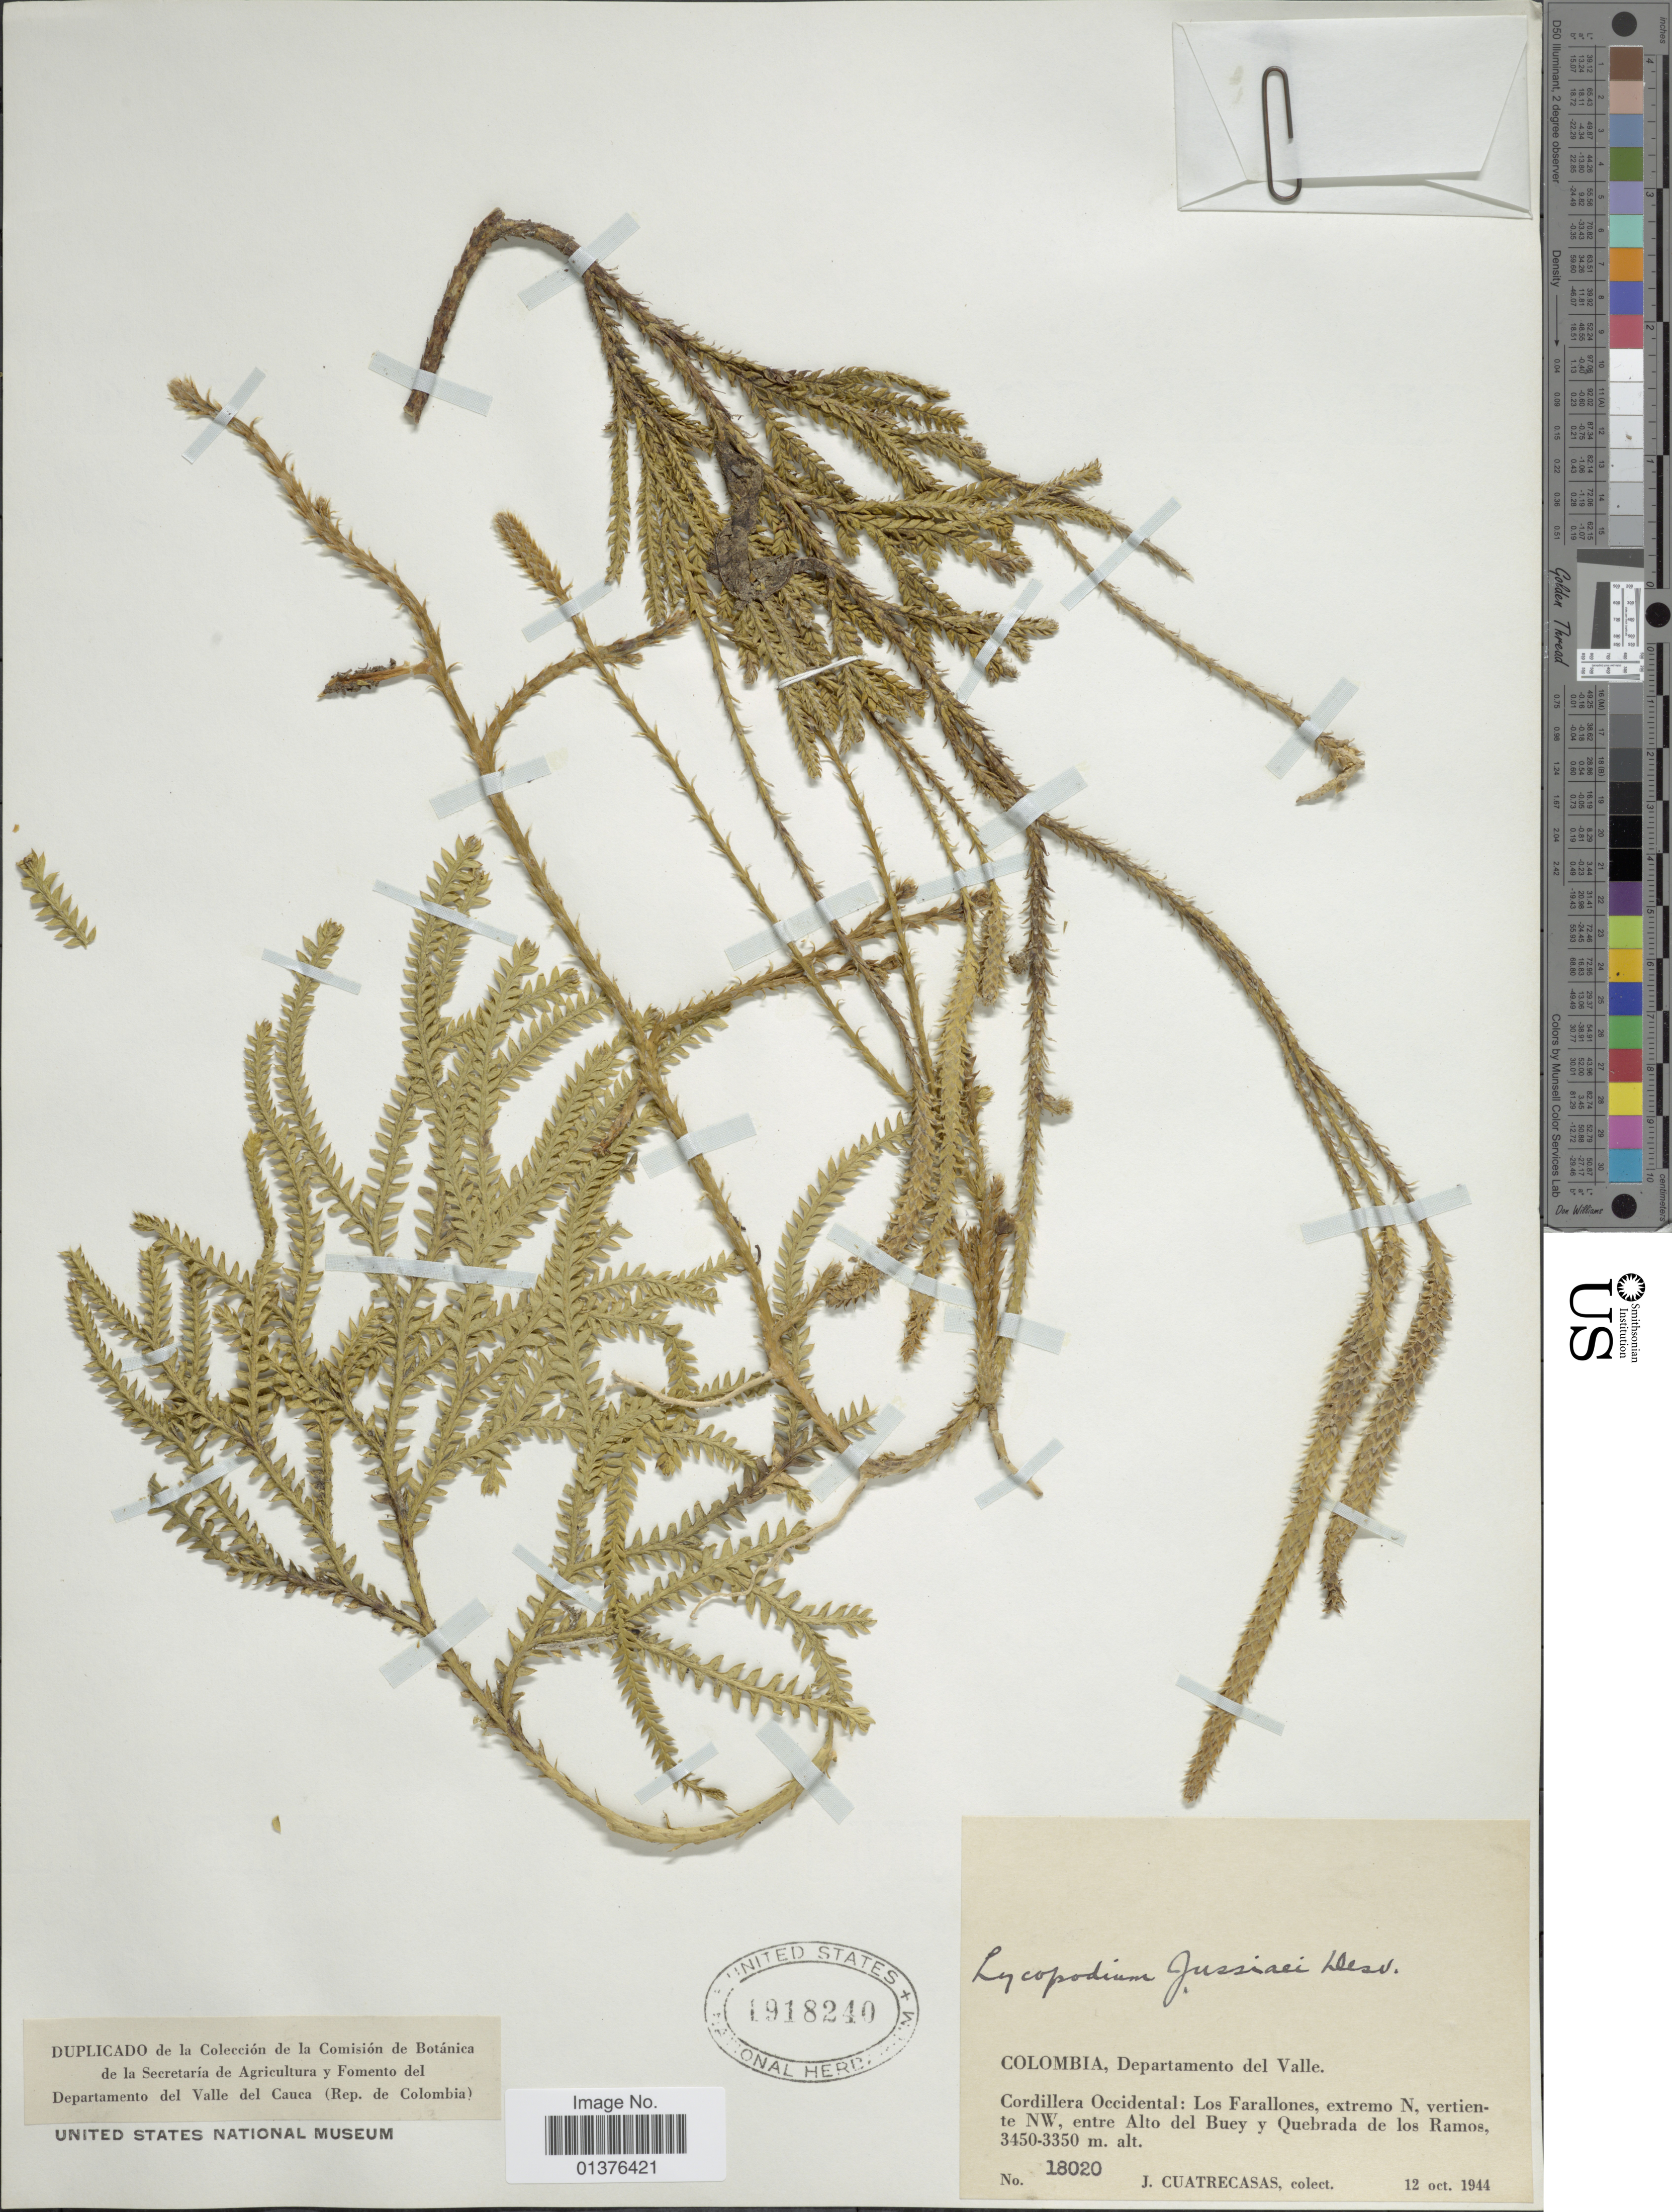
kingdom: Plantae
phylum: Tracheophyta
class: Lycopodiopsida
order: Lycopodiales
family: Lycopodiaceae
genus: Diphasium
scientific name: Diphasium jussiaei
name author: (Desv.) C. Presl ex Rothm.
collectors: J. Cuatrecasas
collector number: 18020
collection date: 1944-10-12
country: Colombia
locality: Cordillera occidental: Los Farallones, extremo N, vertiente NW, entre Alto del Buey y Quebrada de los Ramos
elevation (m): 3350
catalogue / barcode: US 1918240